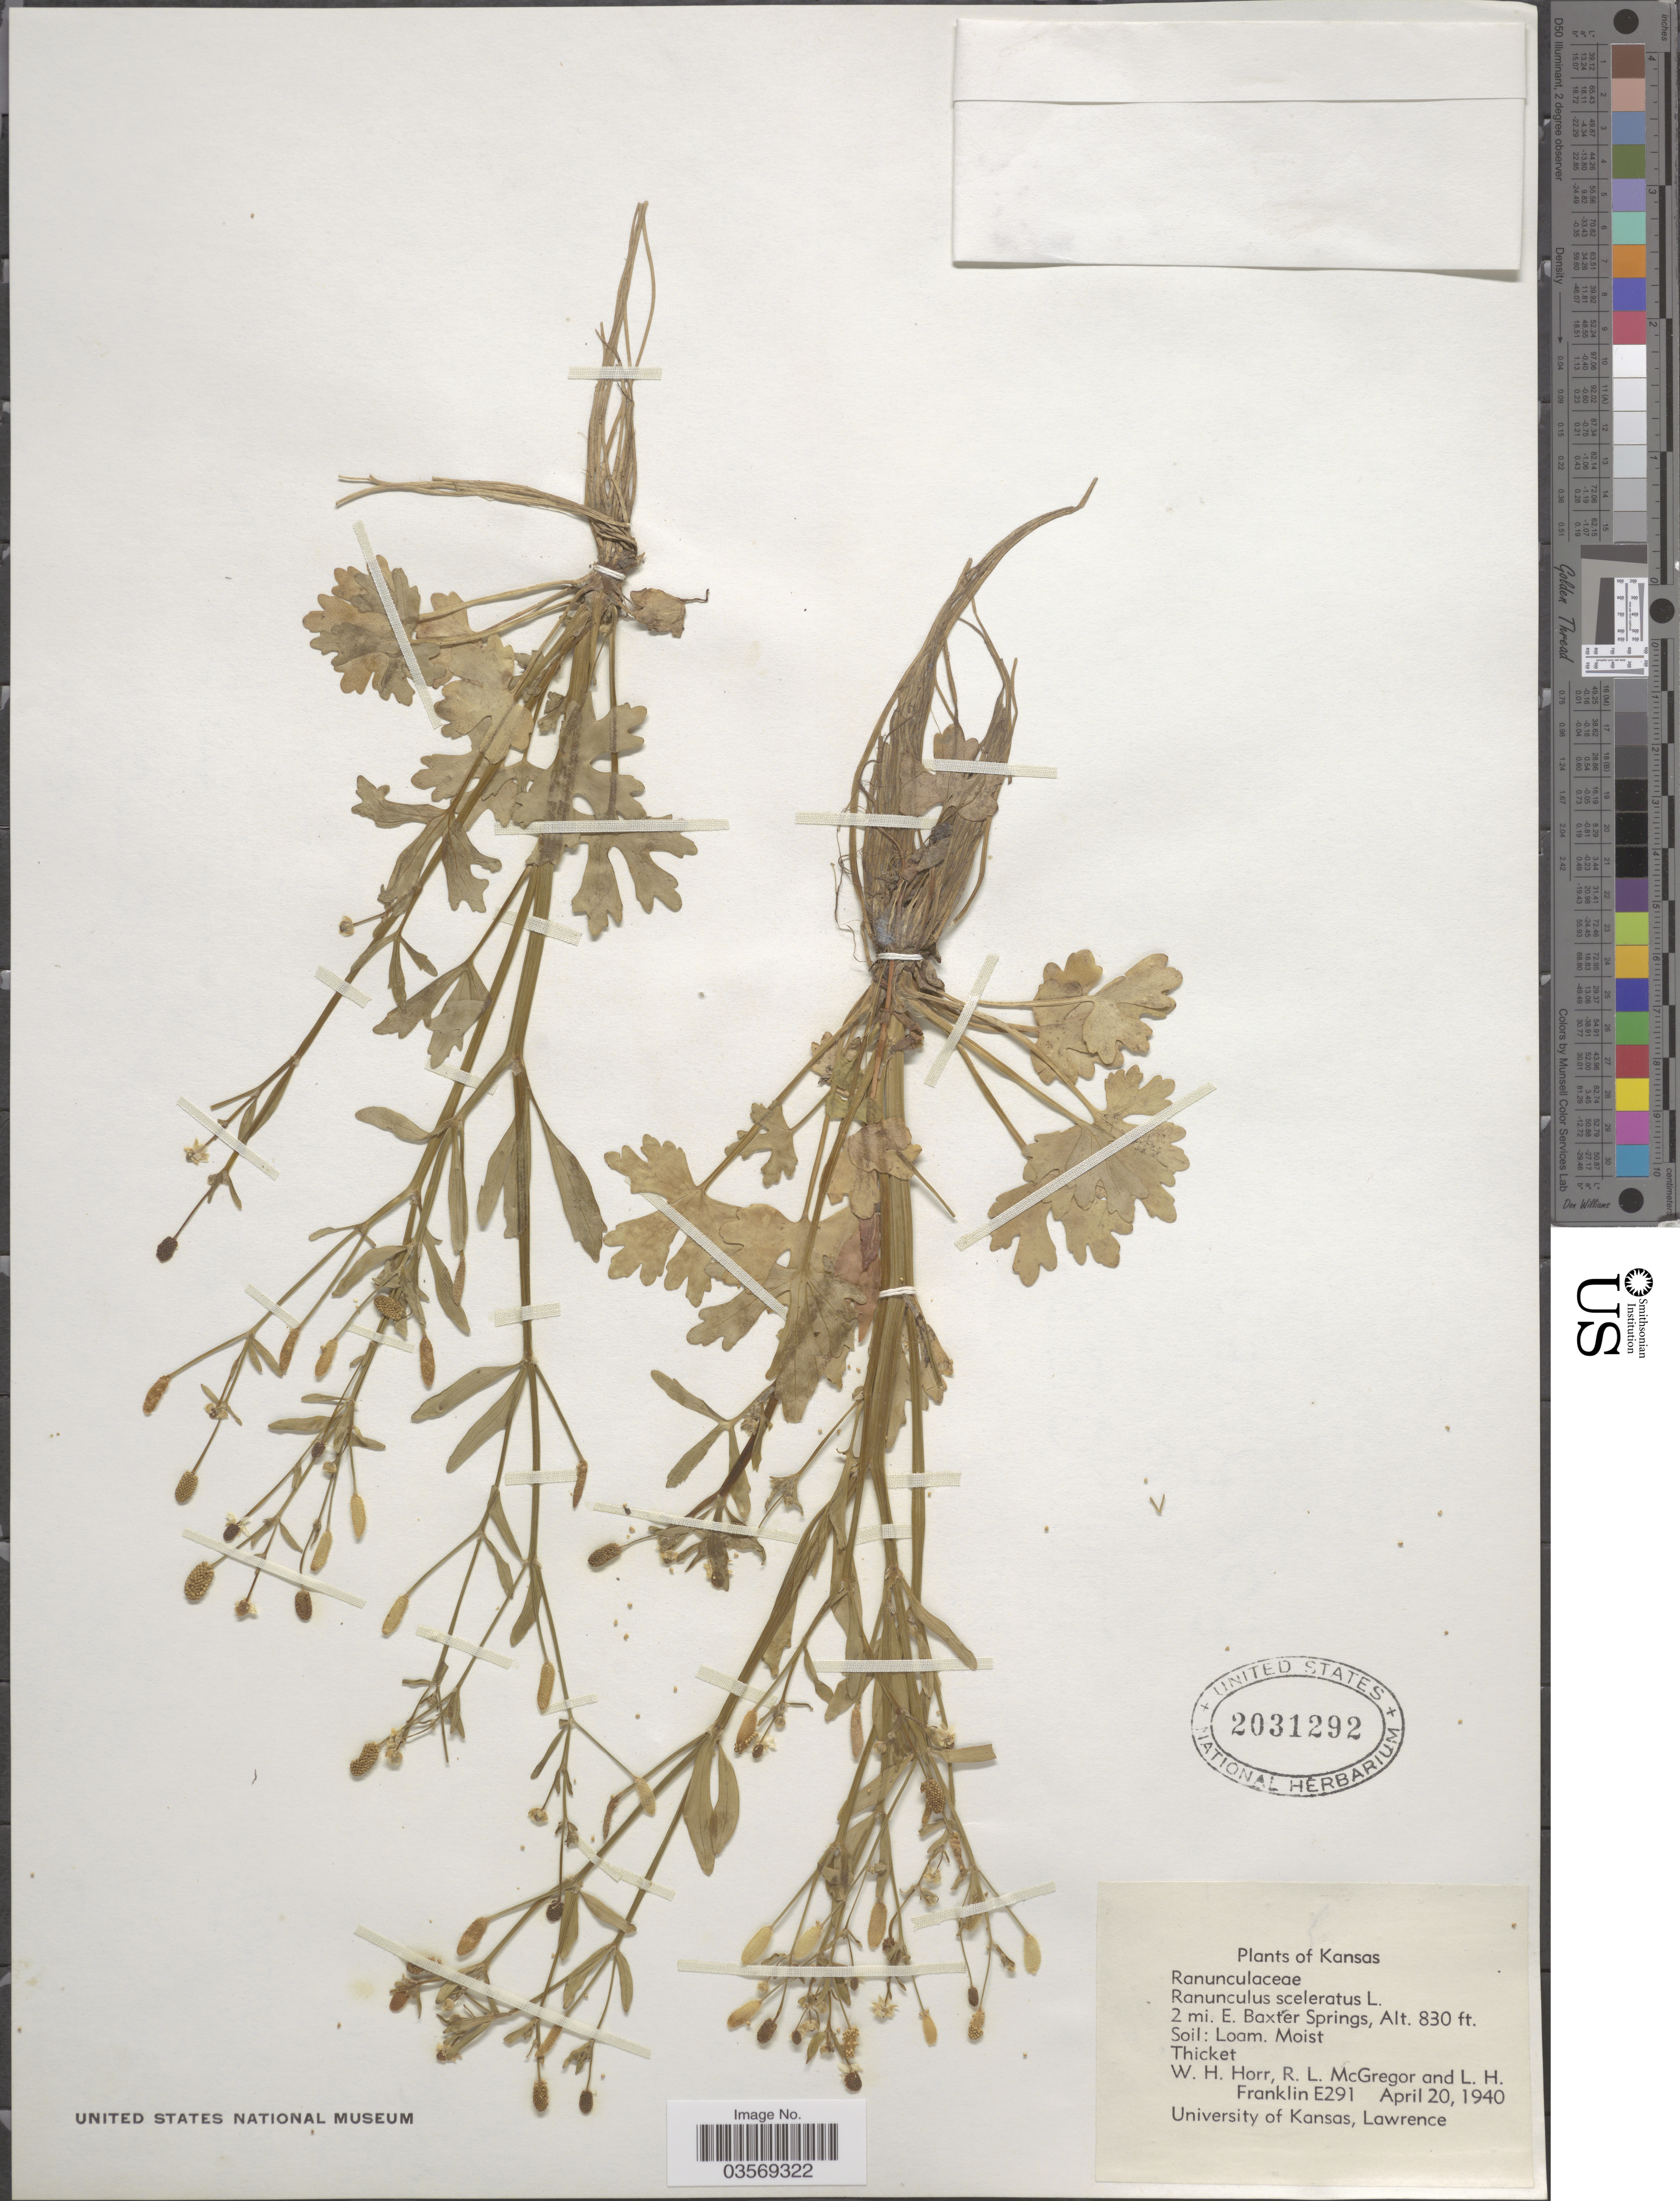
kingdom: Plantae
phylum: Tracheophyta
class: Magnoliopsida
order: Ranunculales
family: Ranunculaceae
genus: Ranunculus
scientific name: Ranunculus sceleratus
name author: L.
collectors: W. H. Horr, R. McGregor & L. H. Franklin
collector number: E291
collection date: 1940-04-20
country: United States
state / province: Kansas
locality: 2 mi. E. Baxter Springs.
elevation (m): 253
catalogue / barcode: US 2031292